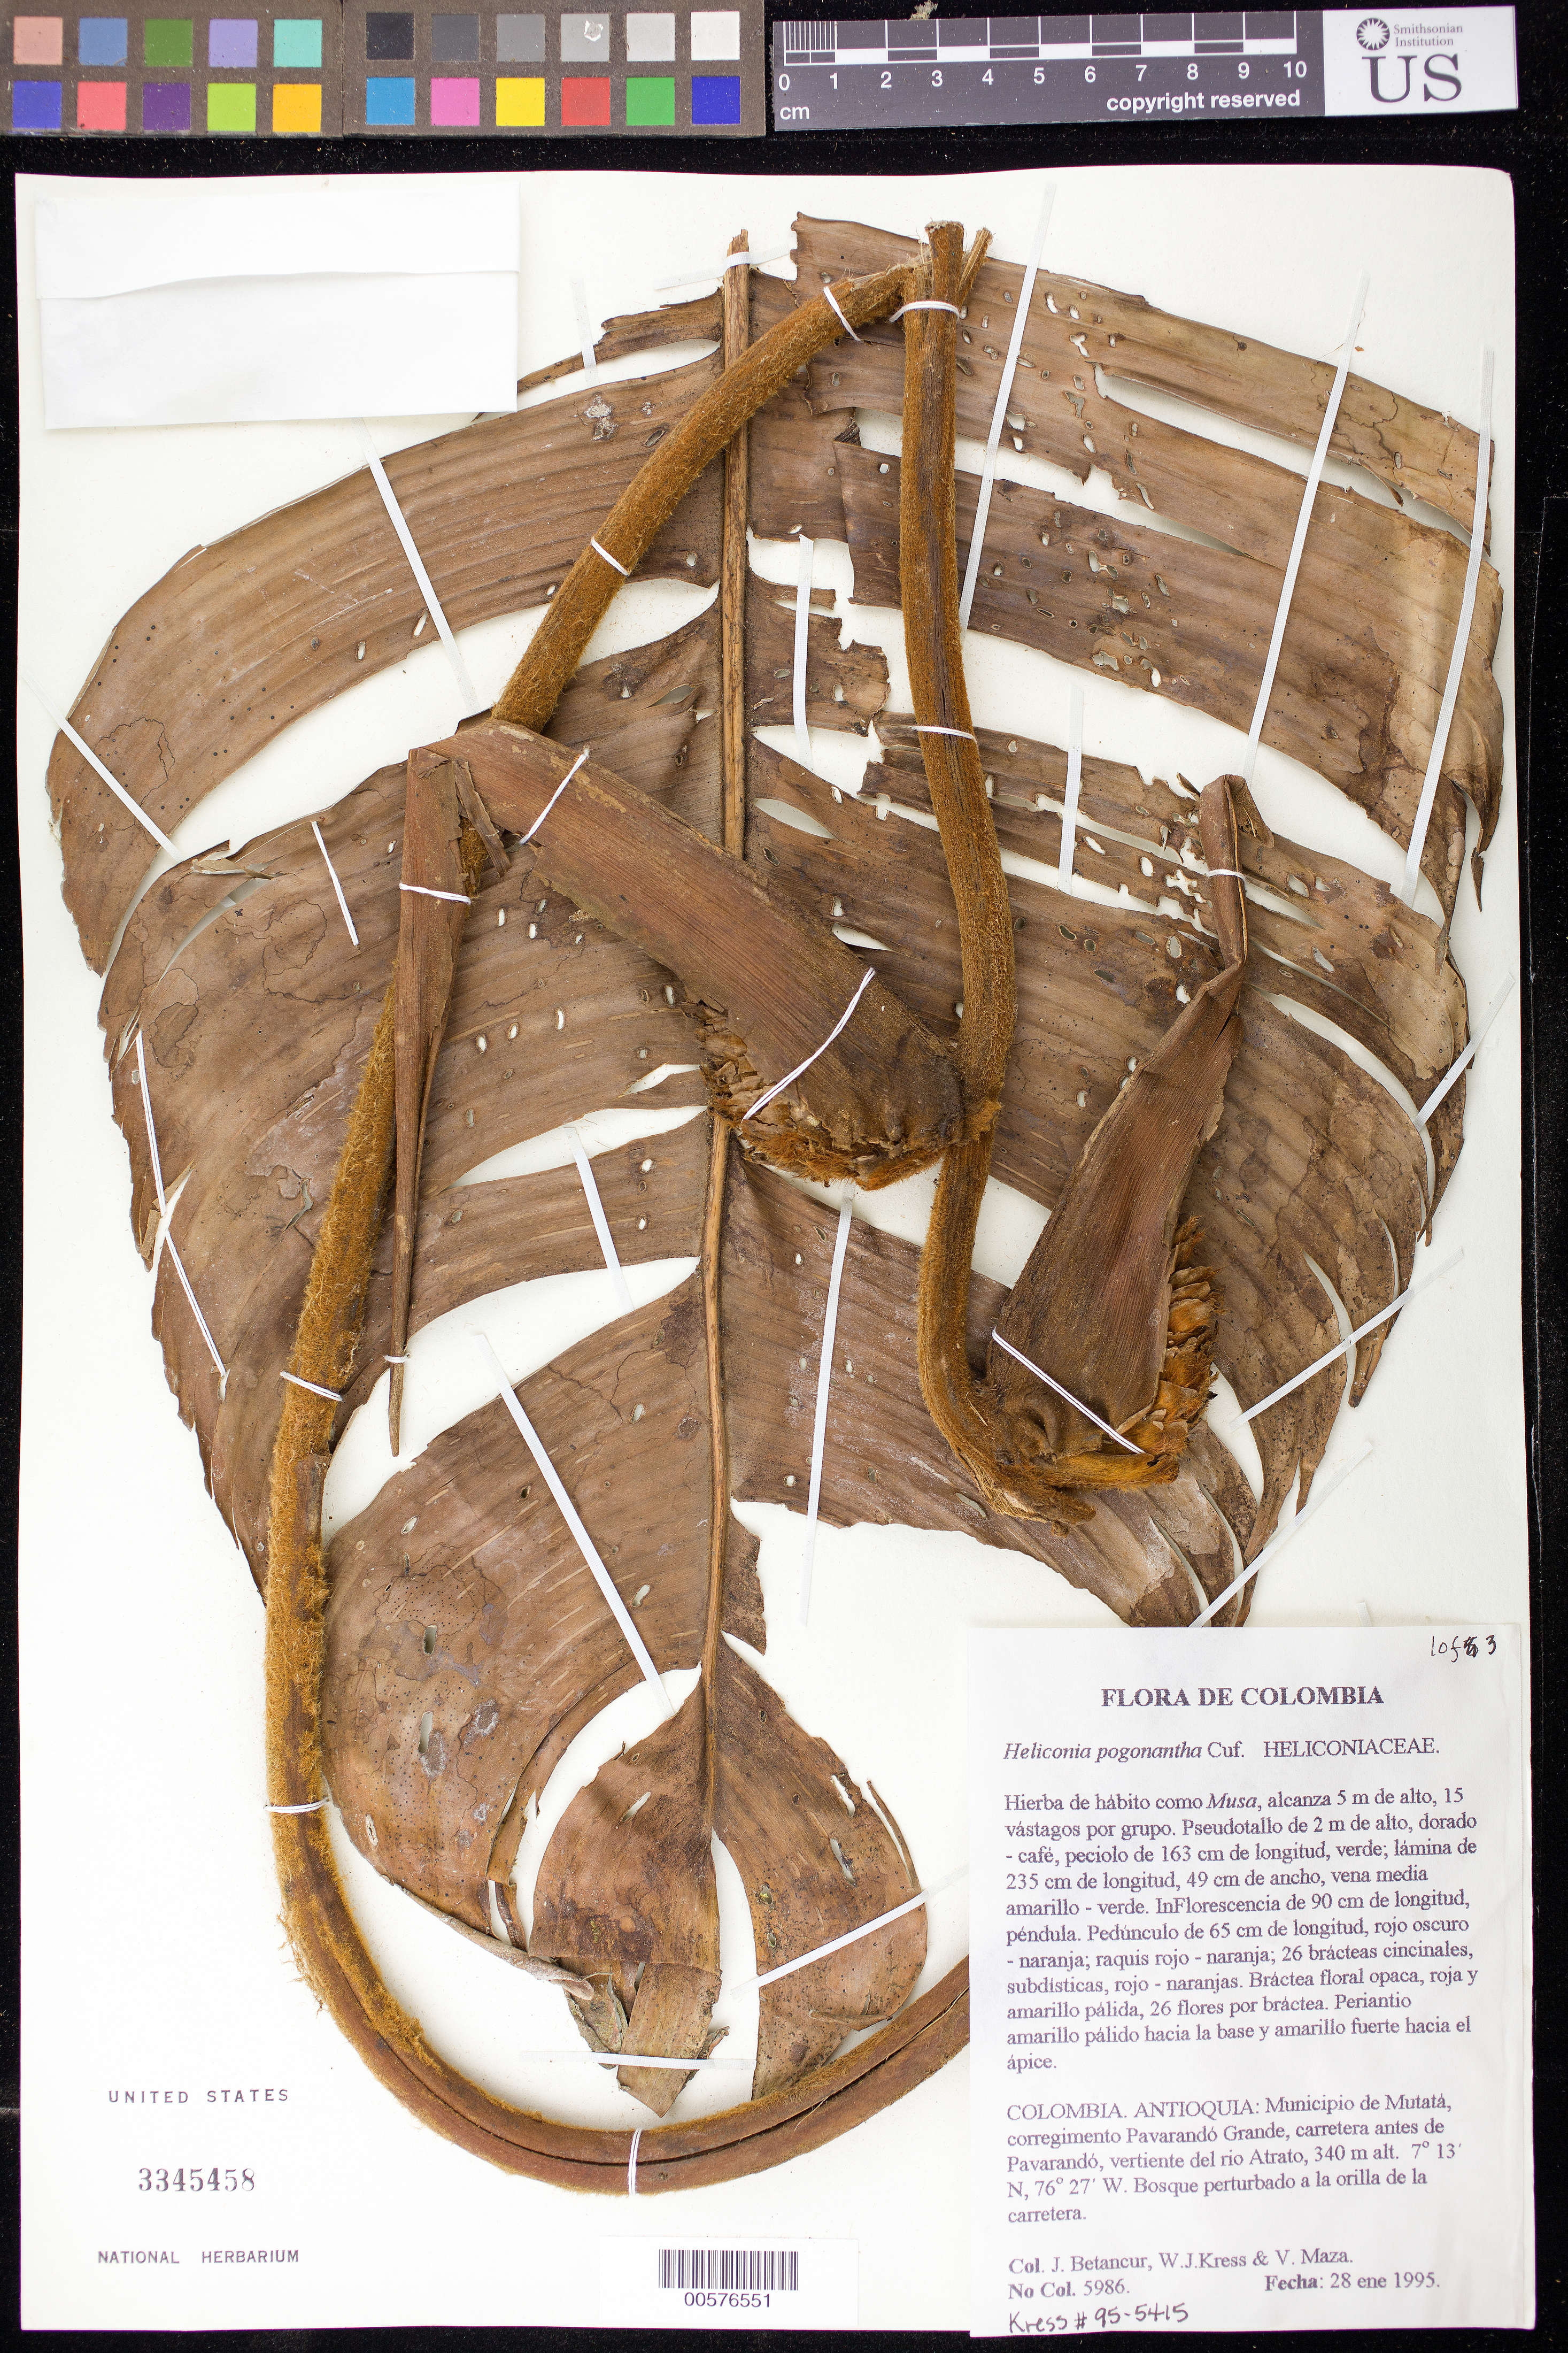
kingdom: Plantae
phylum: Tracheophyta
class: Liliopsida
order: Zingiberales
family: Heliconiaceae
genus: Heliconia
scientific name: Heliconia pogonantha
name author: Cufod.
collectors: J. C. Betancur, W. J. Kress & V. Maza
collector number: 5986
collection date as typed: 28 Jan 1995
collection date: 1995-01-28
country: Colombia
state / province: Antioquia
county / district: Mutata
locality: Road between Mutata and Pavarandogrande, 10 km from the turnoff.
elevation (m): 150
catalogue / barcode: US 3345458